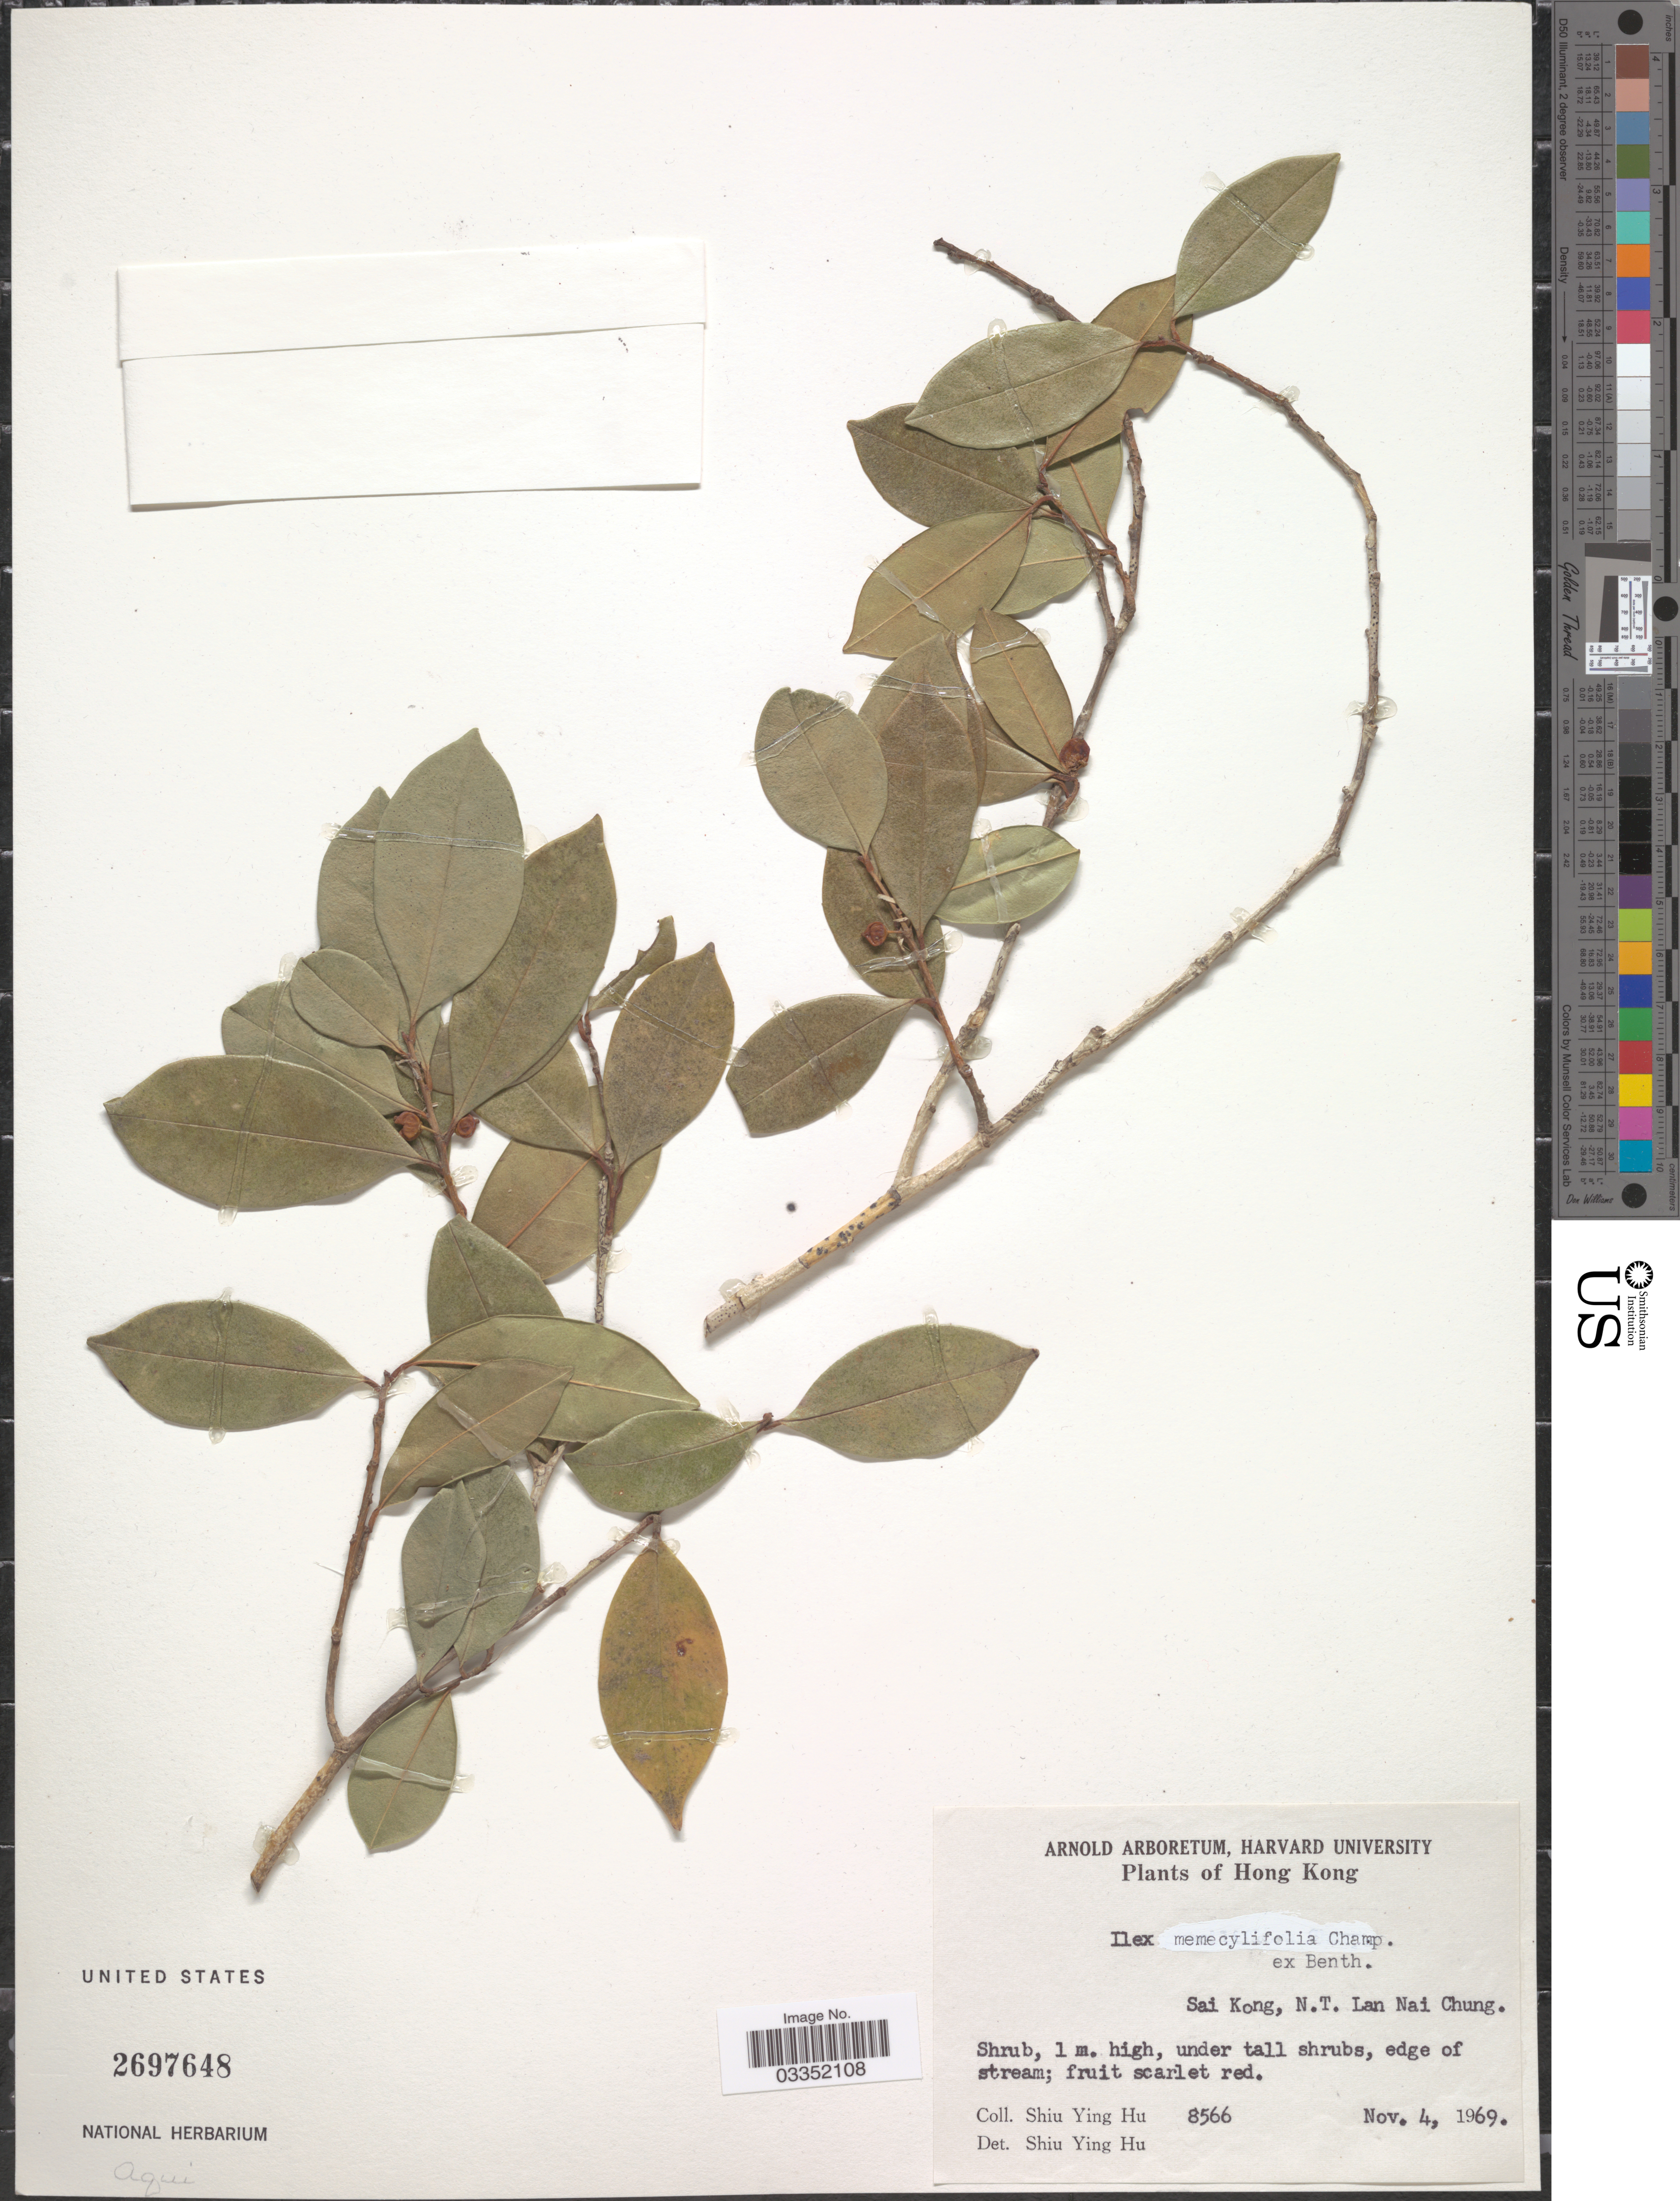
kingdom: Plantae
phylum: Tracheophyta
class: Magnoliopsida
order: Aquifoliales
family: Aquifoliaceae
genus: Ilex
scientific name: Ilex memecylifolia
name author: Champ. ex Benth.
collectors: S. Y. Hu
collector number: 8566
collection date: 1969-11-04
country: China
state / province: Hong Kong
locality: Sai Kong, N.T. Lan Nai Chung.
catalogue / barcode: US 2697648